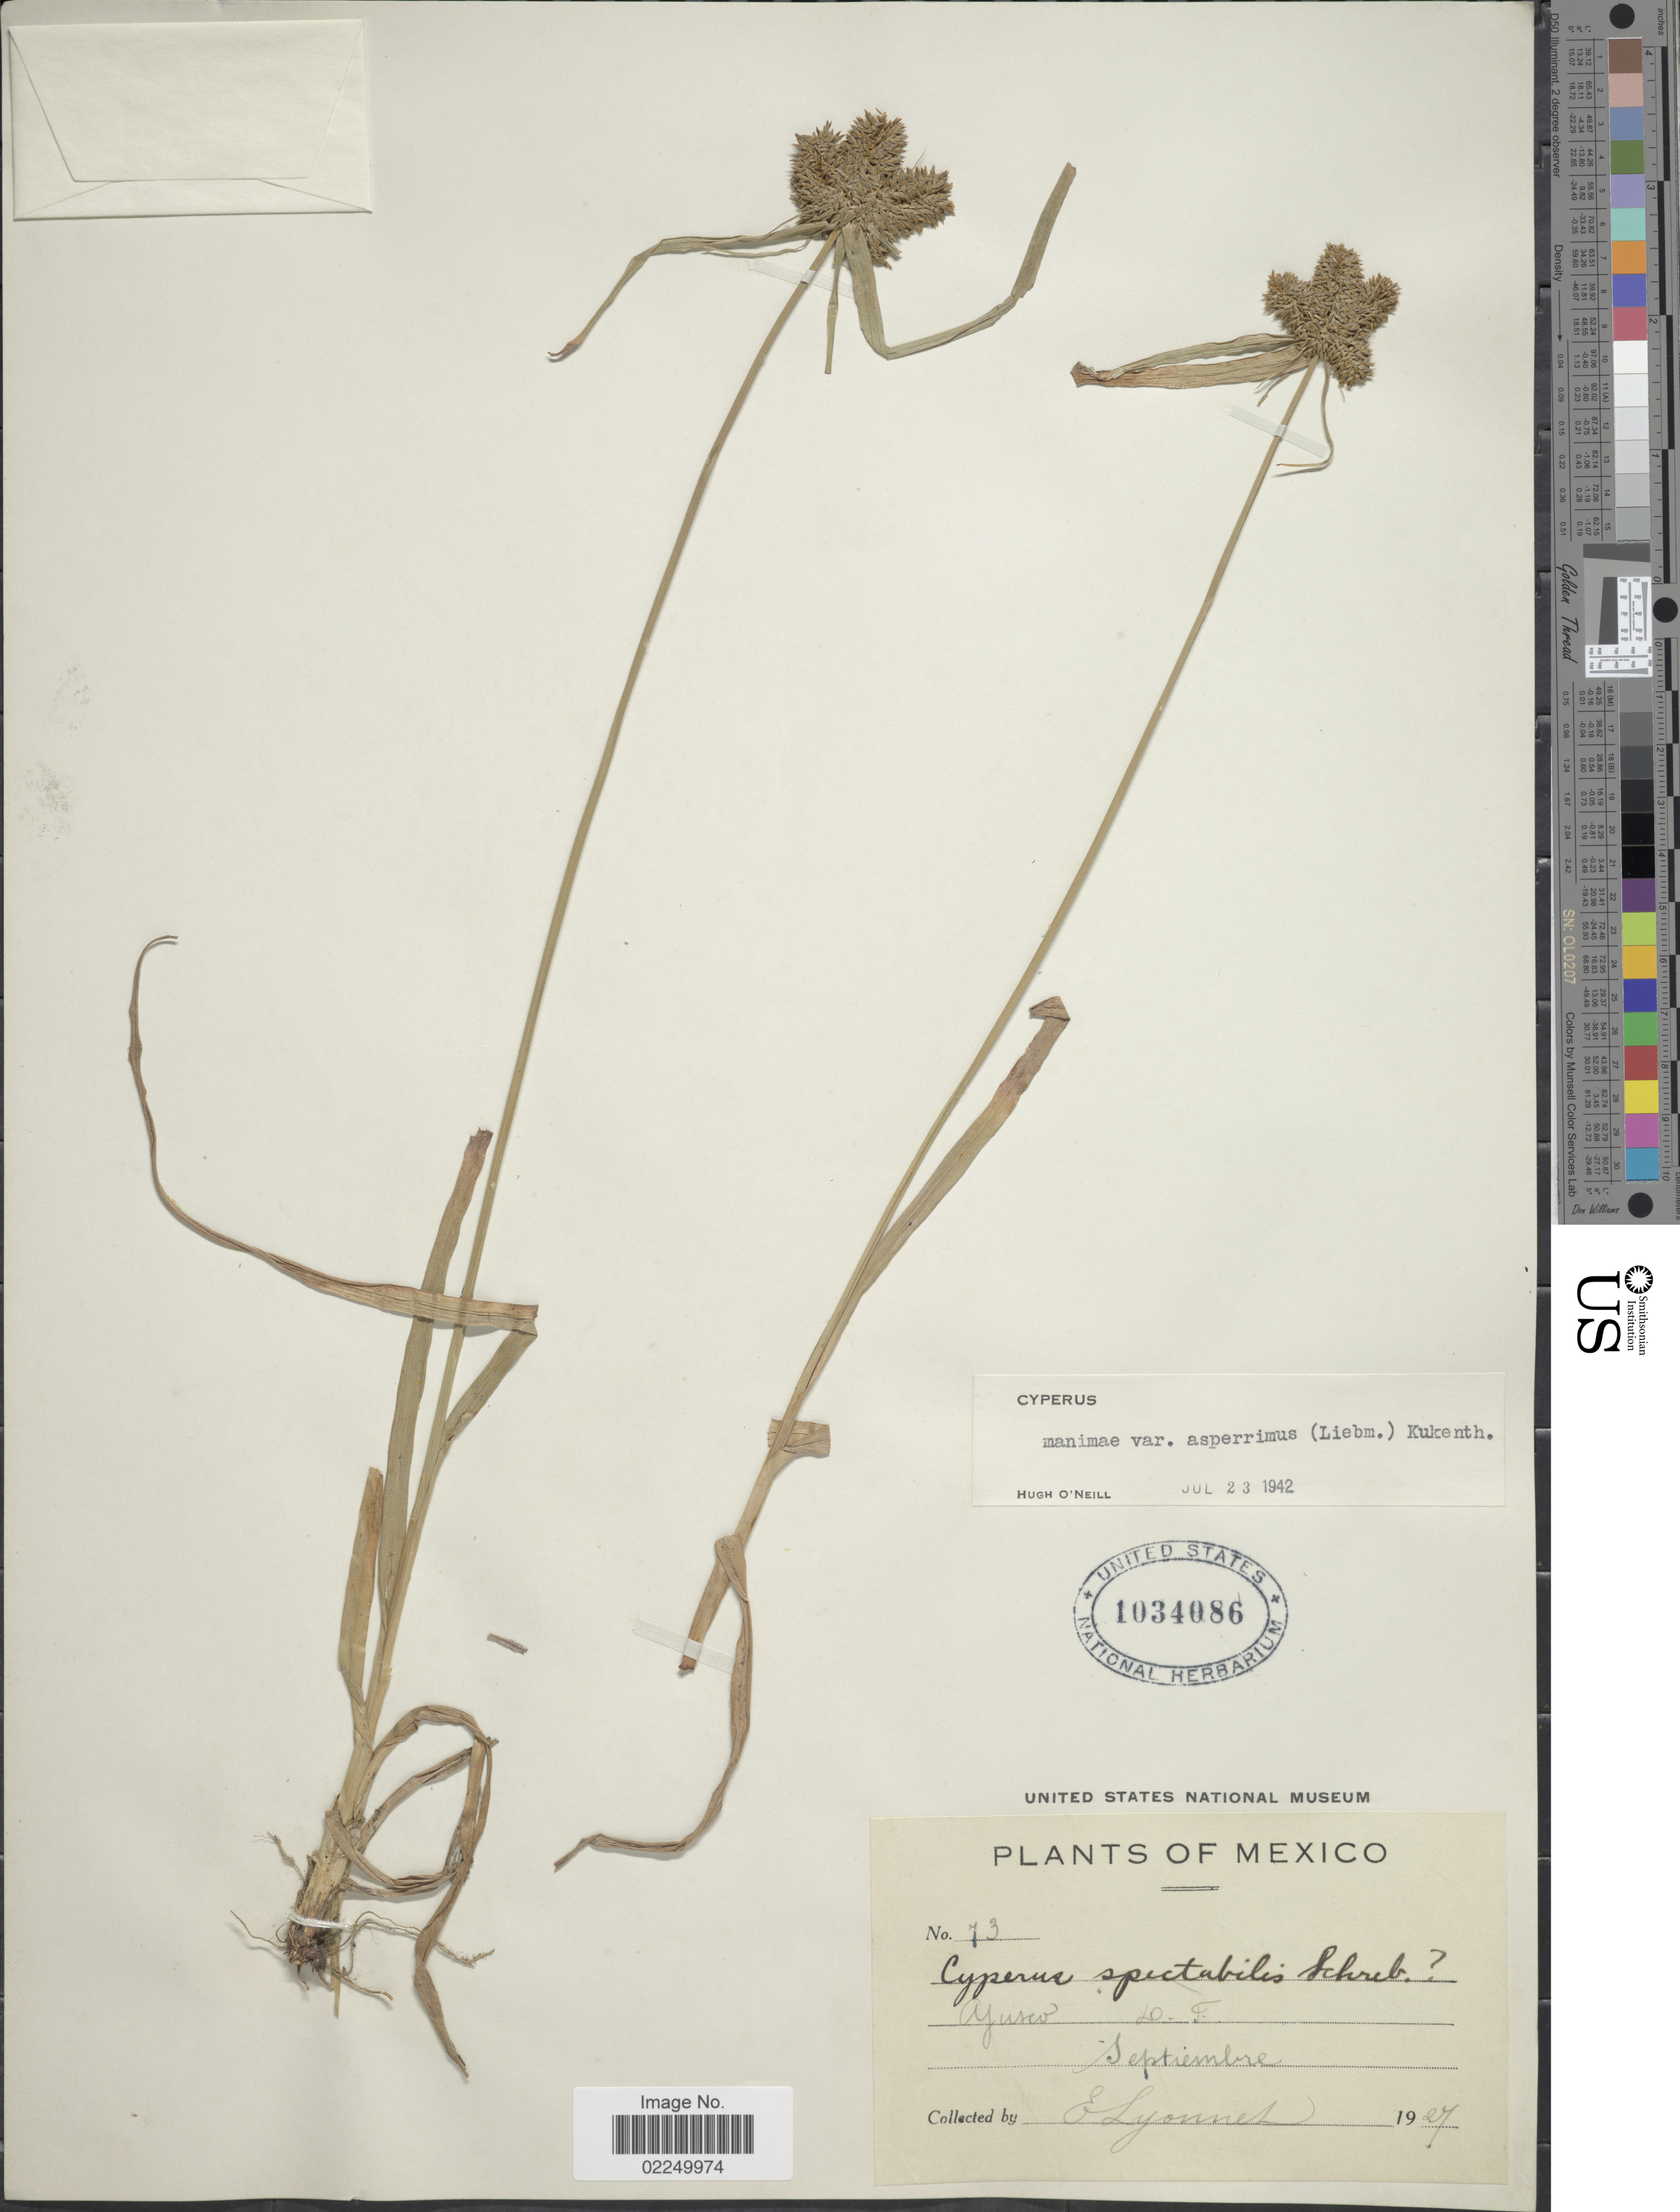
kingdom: Plantae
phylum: Tracheophyta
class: Liliopsida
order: Poales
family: Cyperaceae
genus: Cyperus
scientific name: Cyperus manimae var. asperrimus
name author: (Liebm.) Kük.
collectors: E. Lyonnet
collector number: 73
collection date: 1927-09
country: Mexico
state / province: Distrito Federal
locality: Ajusco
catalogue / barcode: US 1034086